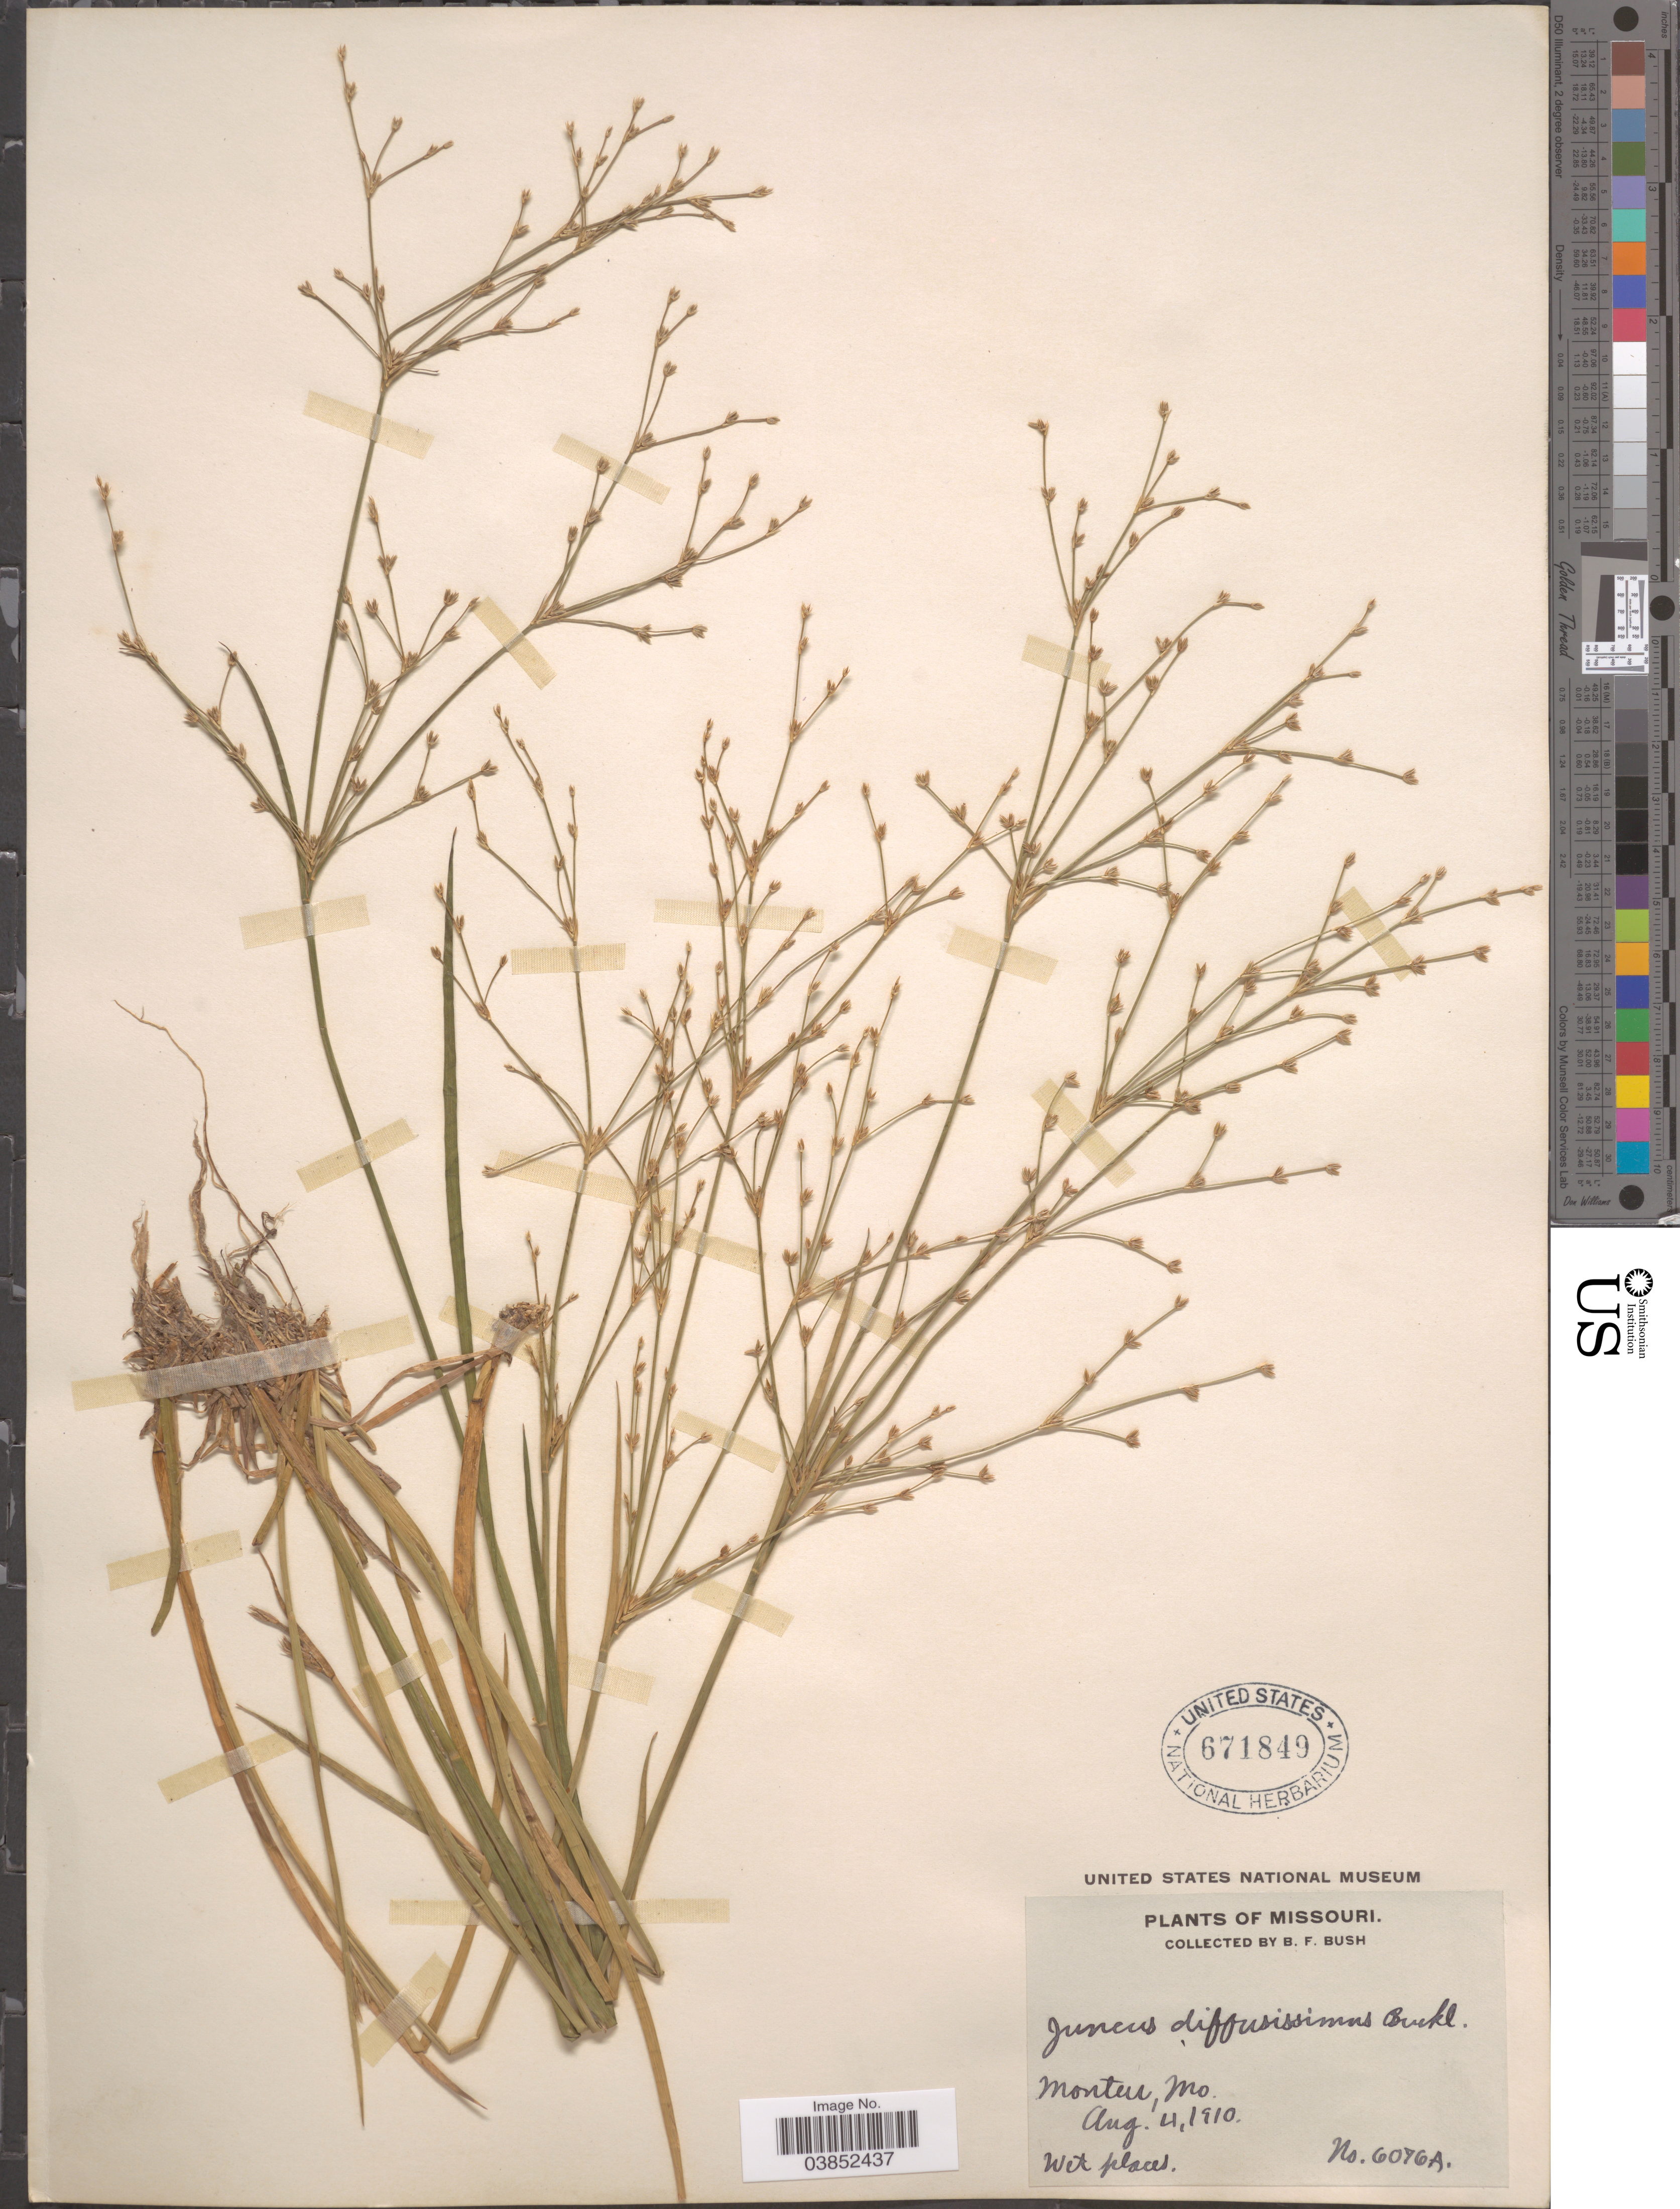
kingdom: Plantae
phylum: Tracheophyta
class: Liliopsida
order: Poales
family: Juncaceae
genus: Juncus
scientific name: Juncus diffusissimus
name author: Buckley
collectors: B. F. Bush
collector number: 6076A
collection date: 1910-08-04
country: United States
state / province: Missouri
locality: Monteer.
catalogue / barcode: US 671849